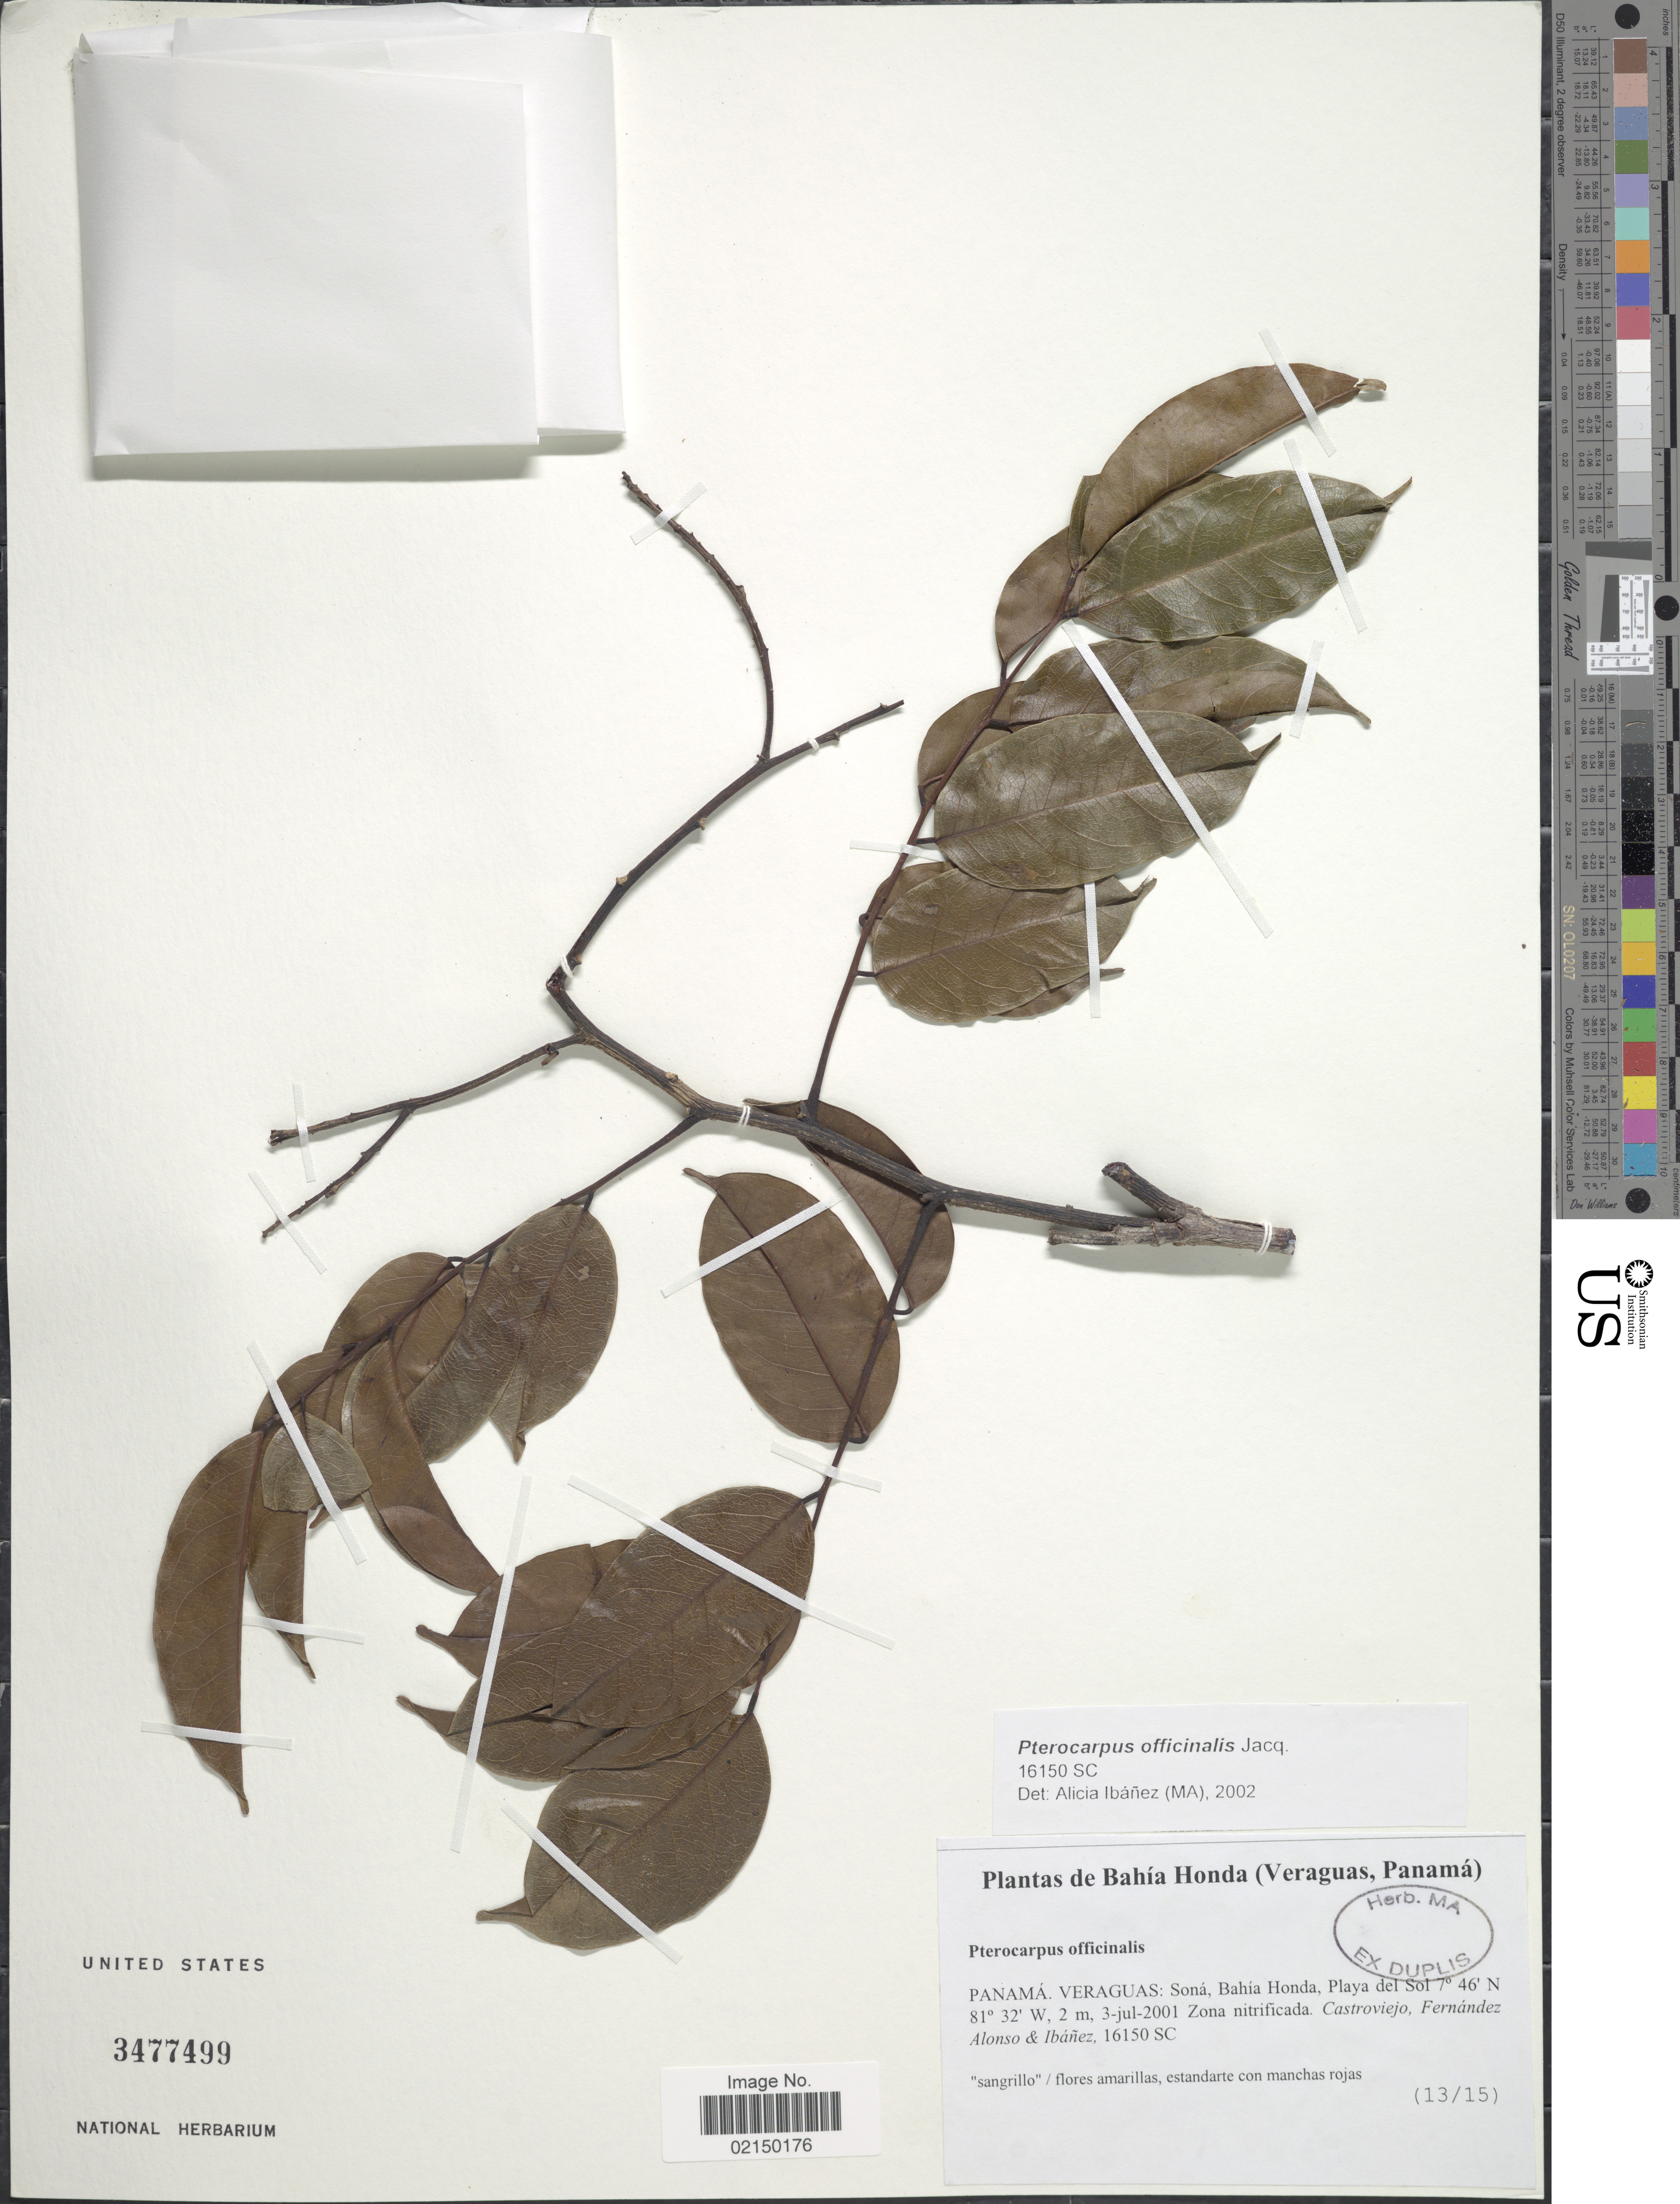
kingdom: Plantae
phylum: Tracheophyta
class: Magnoliopsida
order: Fabales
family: Fabaceae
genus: Pterocarpus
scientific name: Pterocarpus officinalis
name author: Jacq.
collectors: Castroviejo, --, -- Fernandez, -. Alonso & Ibáñez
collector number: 16150SC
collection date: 2001-07-03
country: Panama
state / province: Veraguas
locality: Sona, Bahia Honda, Playa del Sol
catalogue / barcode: US 3477499